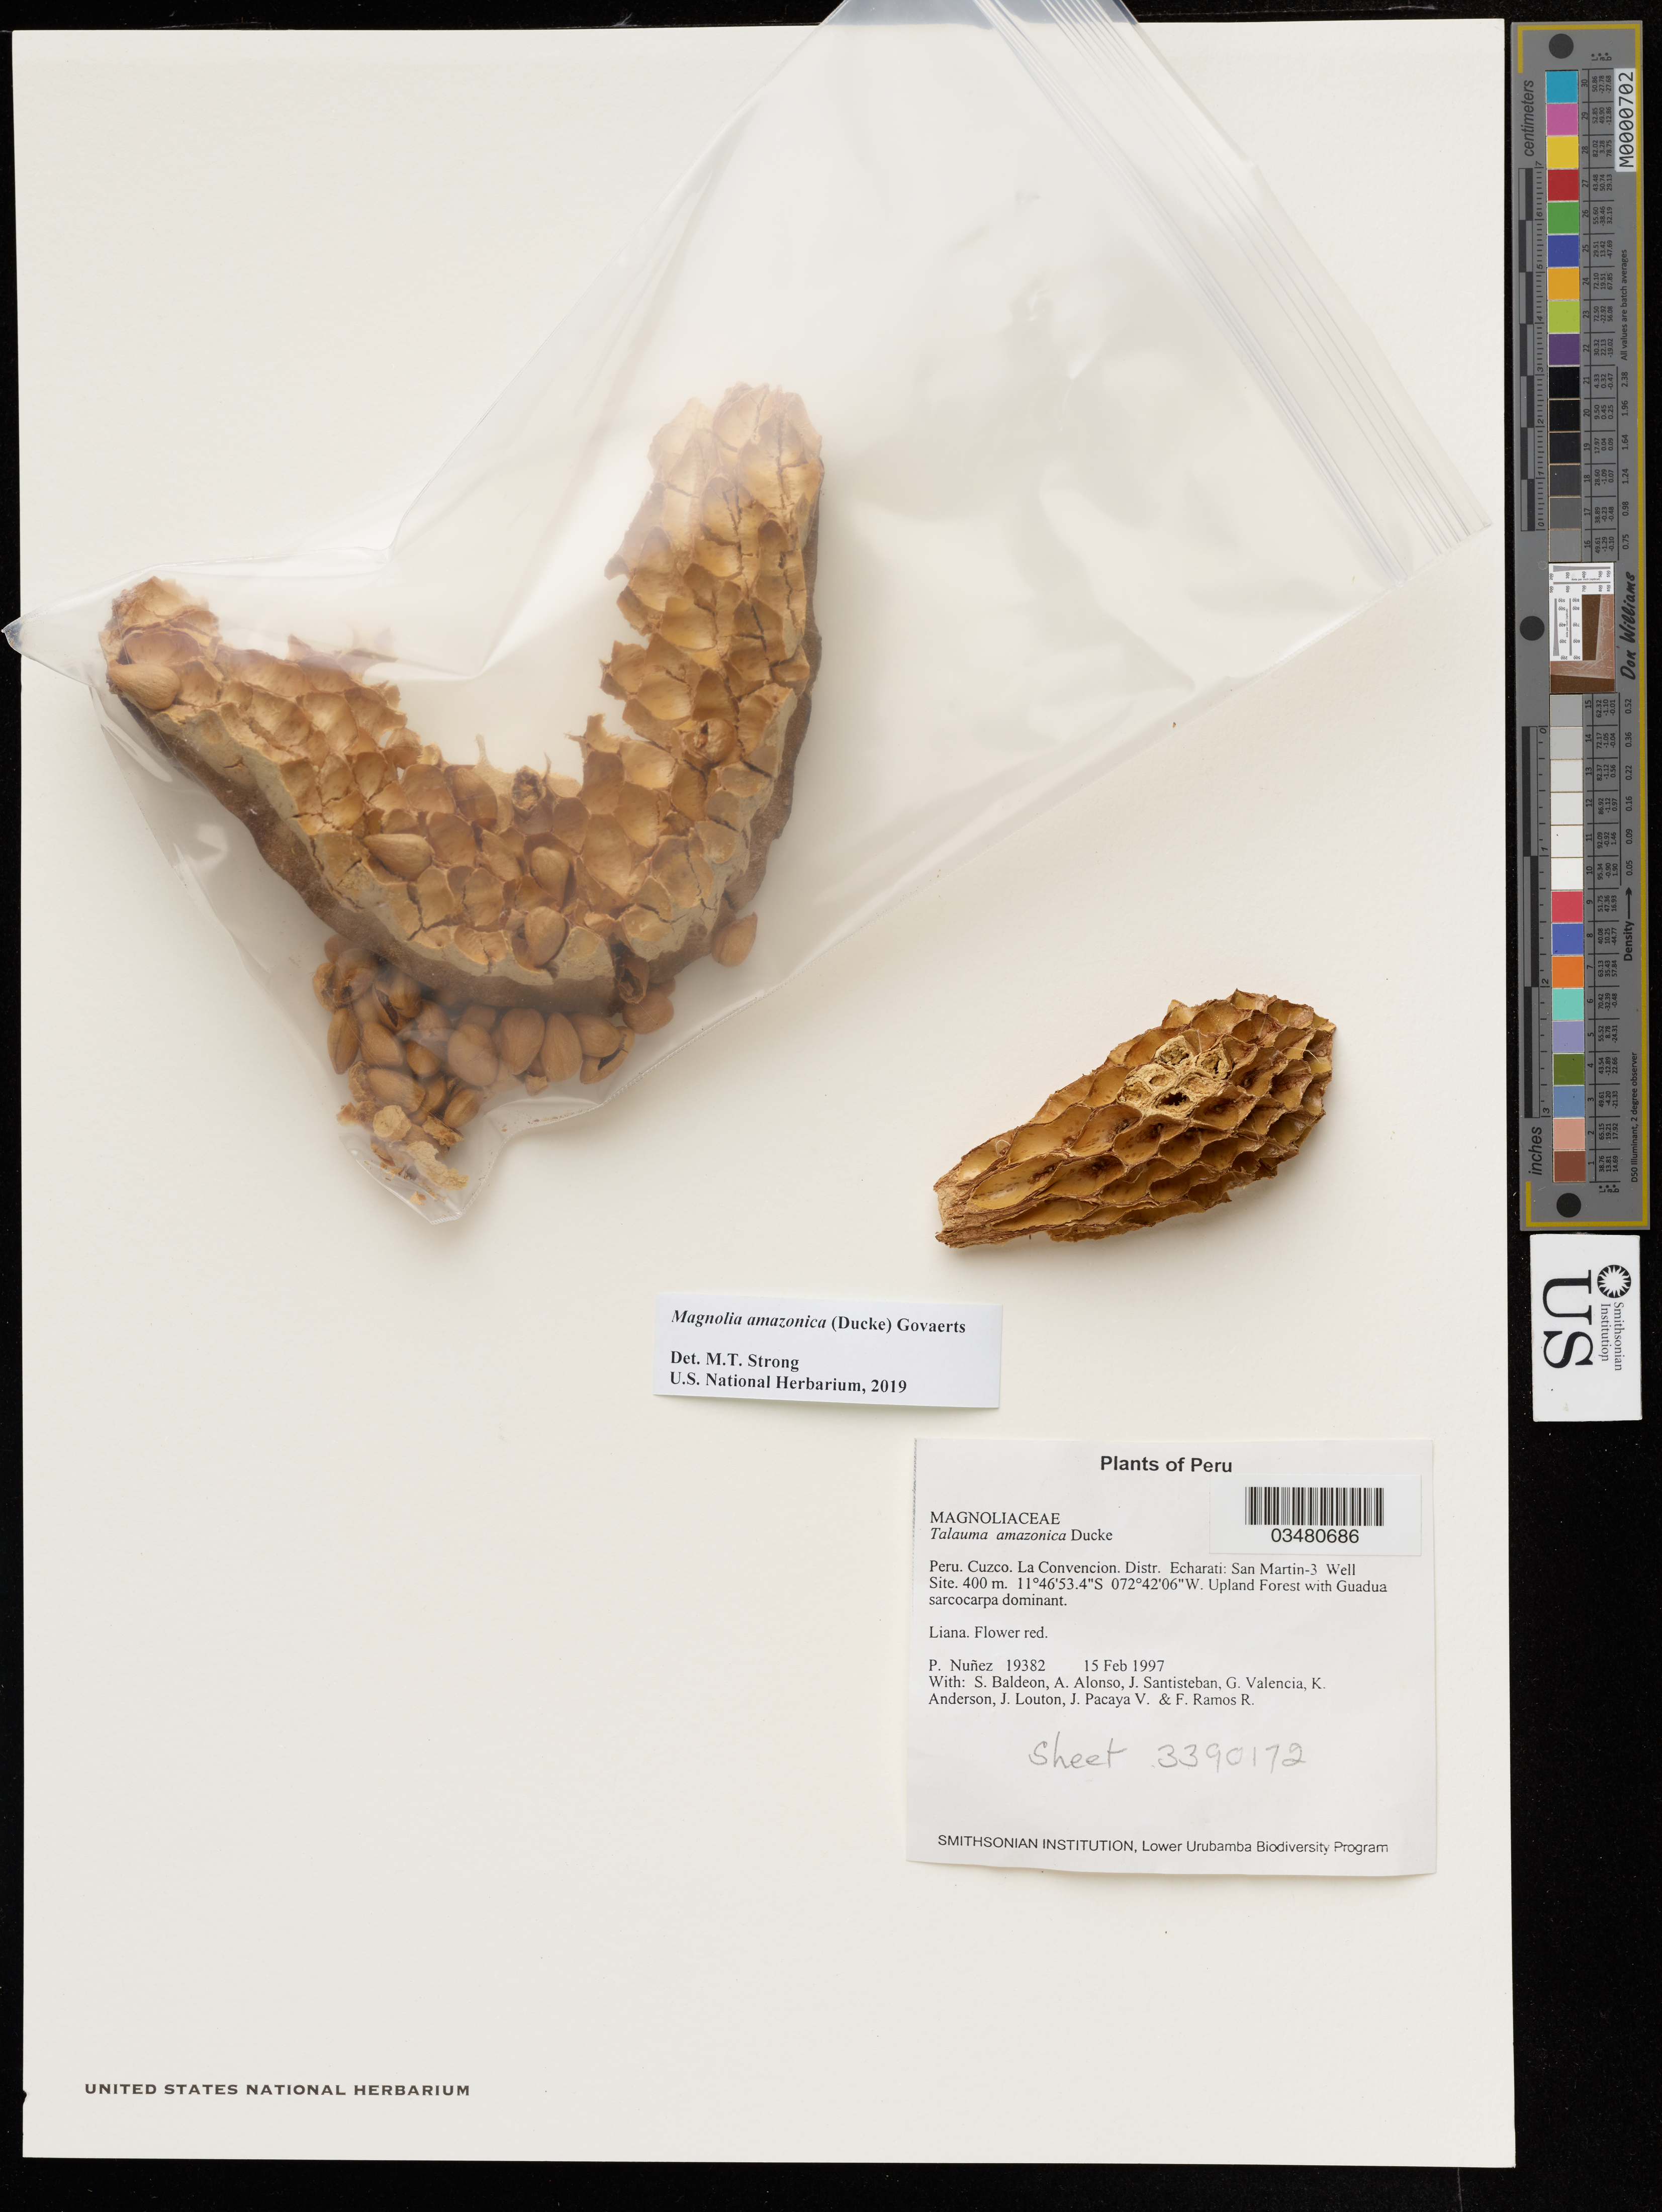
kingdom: Plantae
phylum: Tracheophyta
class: Magnoliopsida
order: Magnoliales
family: Magnoliaceae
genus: Magnolia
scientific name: Magnolia amazonica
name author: (Ducke) Govaerts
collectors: P. Nuñez V., S. Baldeon, A. Alonso, J. Santisteban & et al.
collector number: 19382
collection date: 1997-02-15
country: Peru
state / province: Cusco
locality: La Convencion. Distr. Echarati: San Martin-3 Well Site.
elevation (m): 400